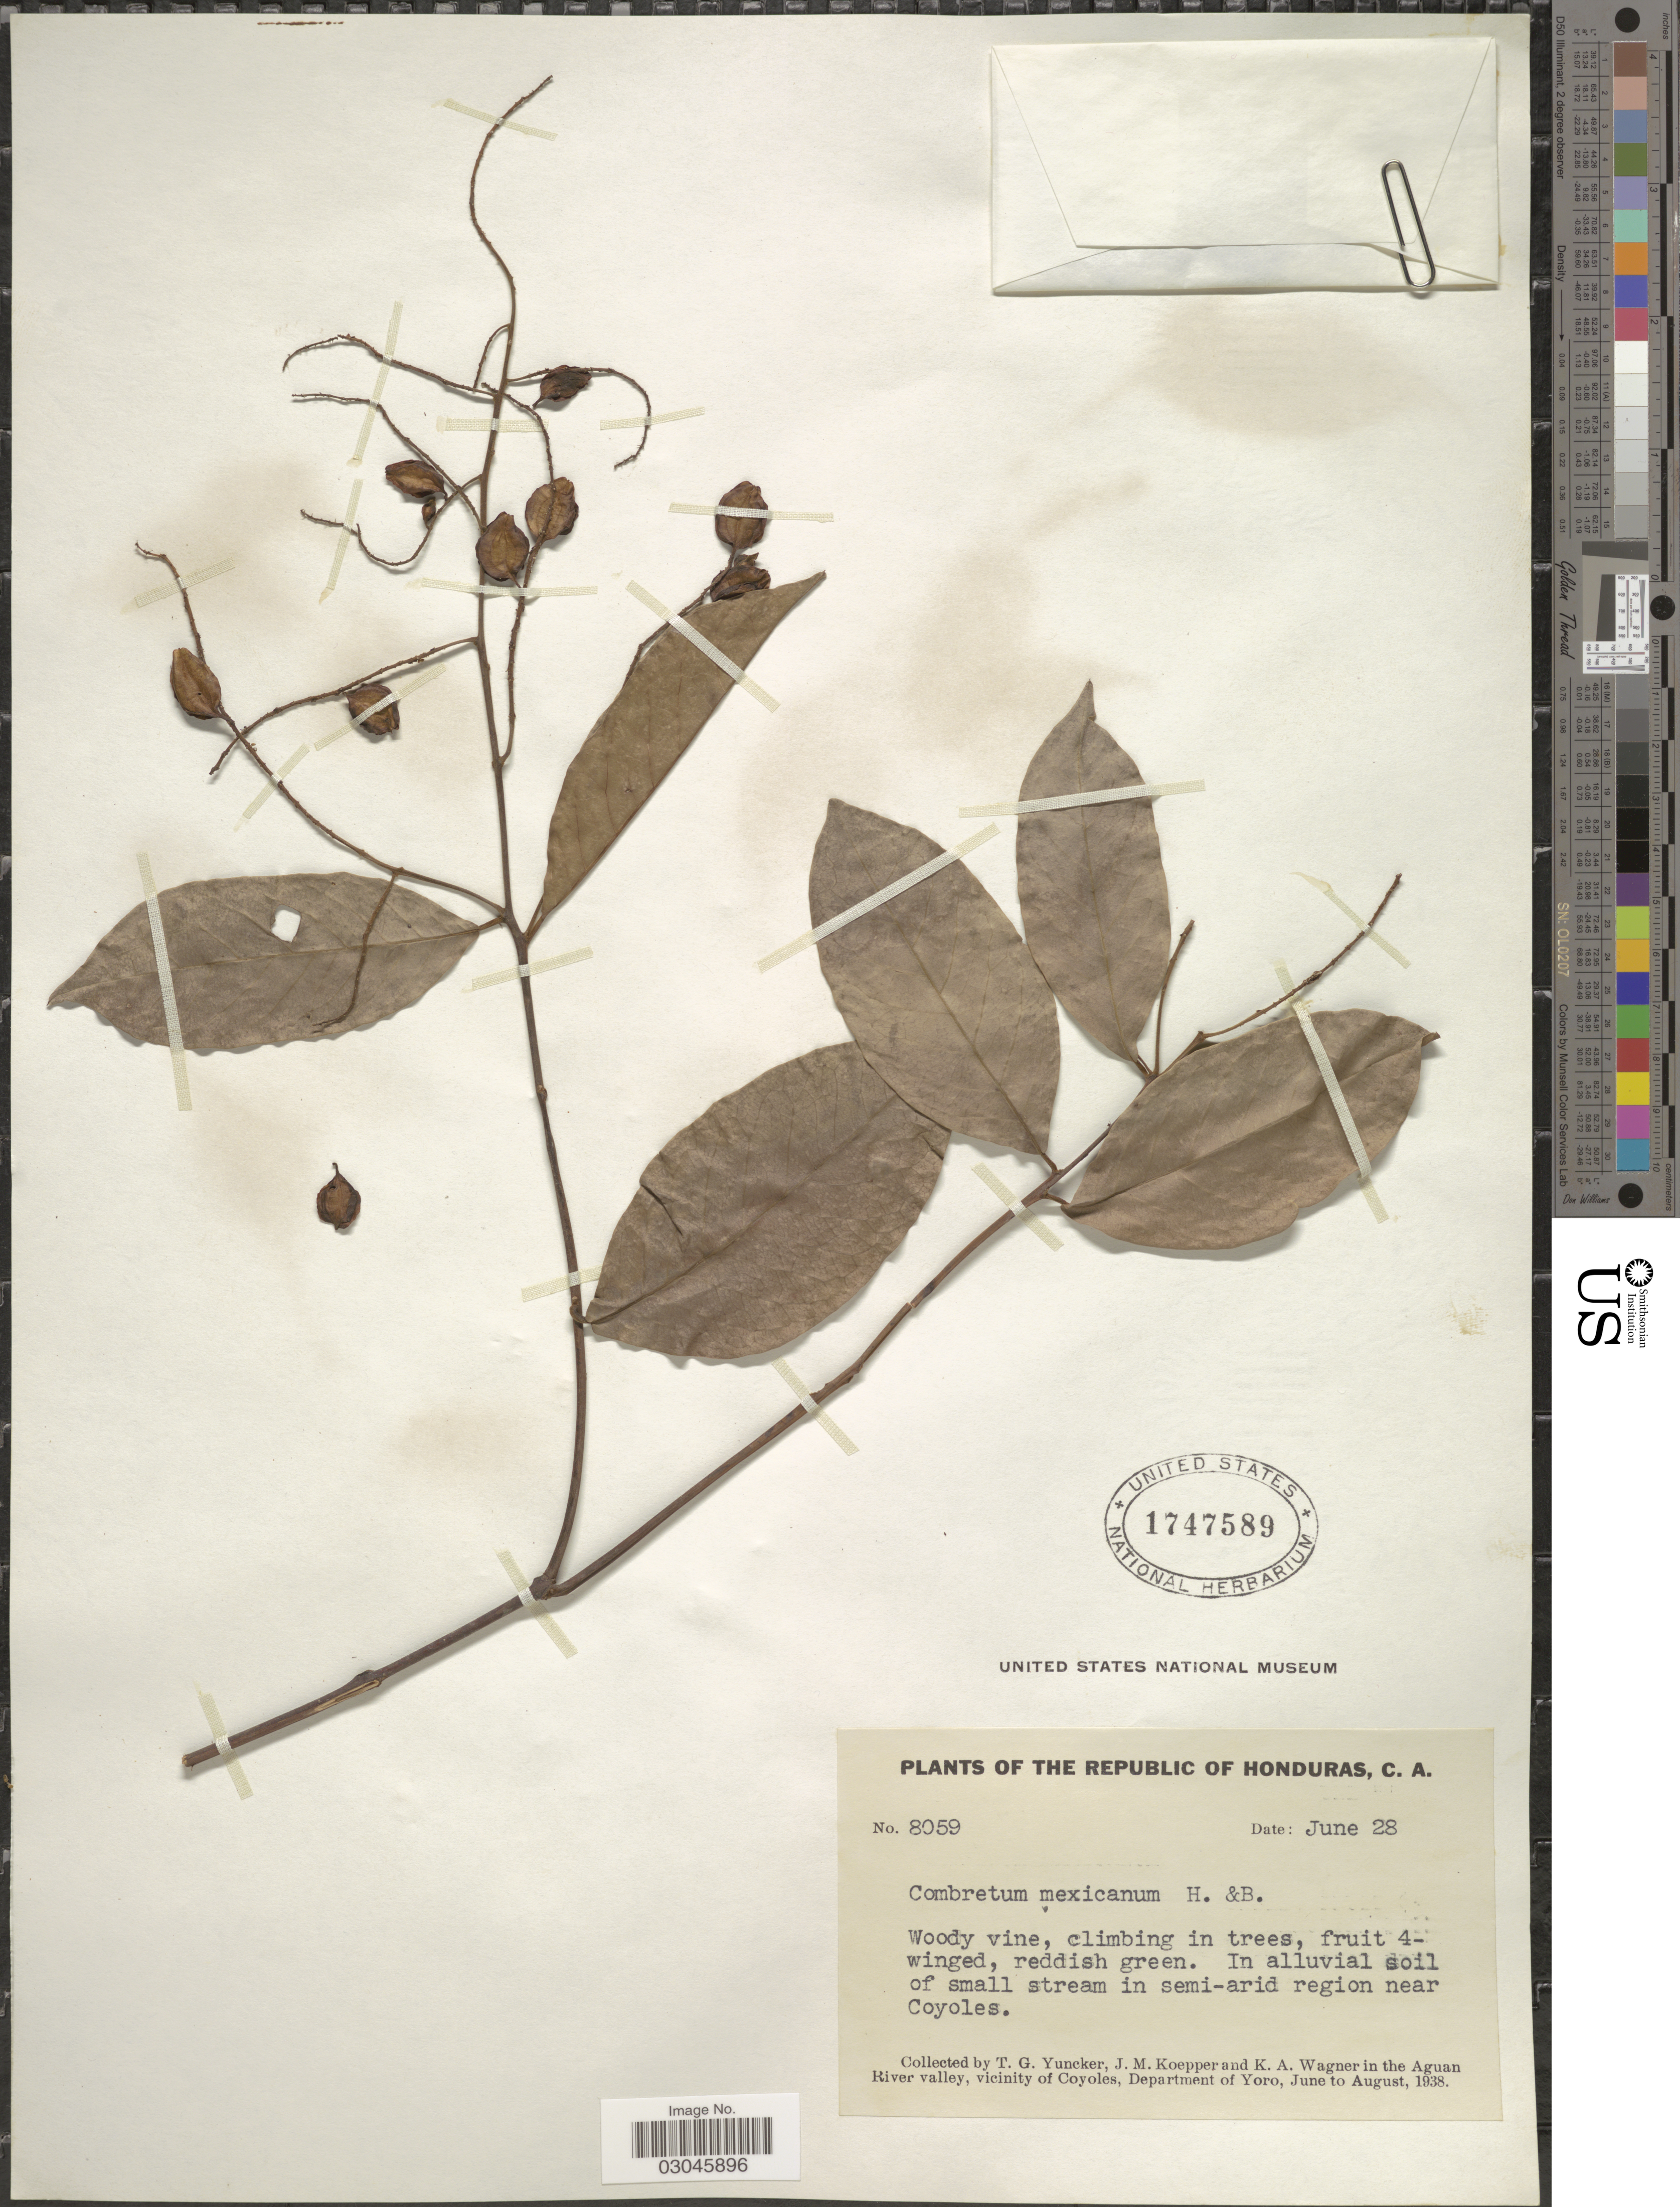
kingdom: Plantae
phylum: Tracheophyta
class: Magnoliopsida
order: Myrtales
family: Combretaceae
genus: Combretum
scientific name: Combretum laxum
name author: Jacq.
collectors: T. G. Yuncker, J. M. Koepper & K. A. Wagner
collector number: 8059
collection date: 1938-06-28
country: Honduras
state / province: Yoro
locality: In alluvial soil of a small stream in semi-arid region near Coyoles. In the Aguan River valley, vicinity of Coyoles, Department of Yoro.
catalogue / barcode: US 1747589